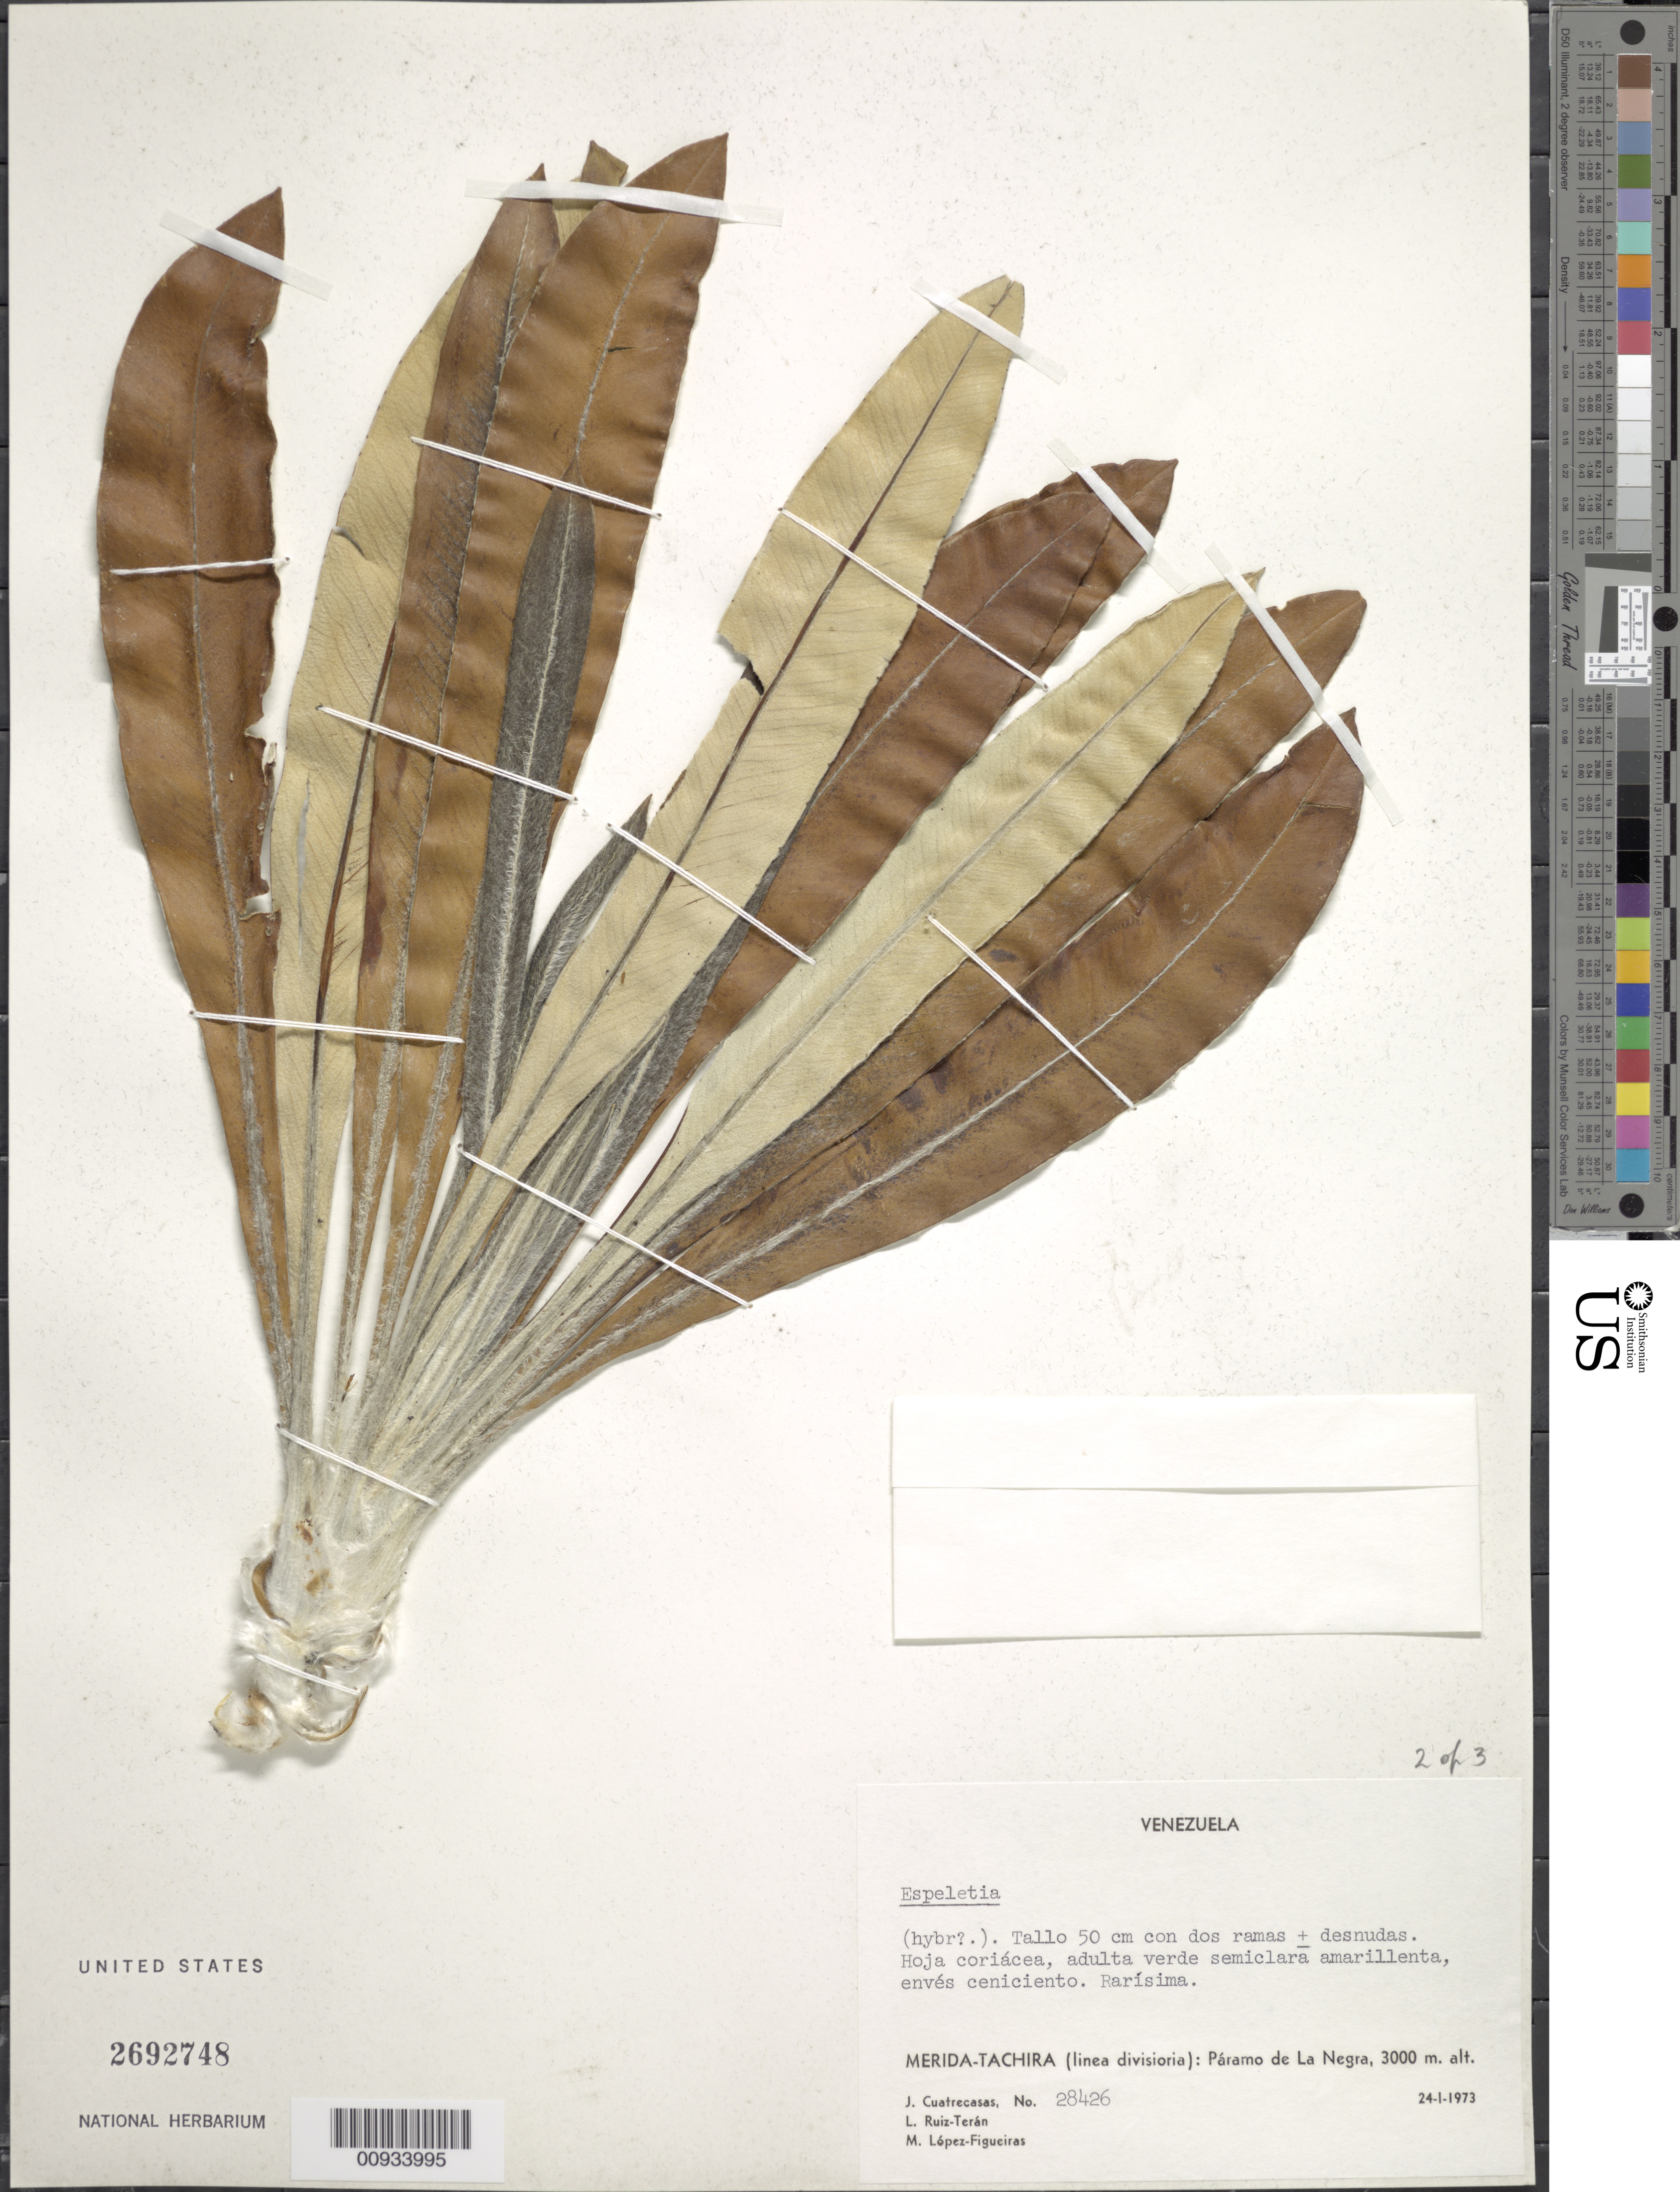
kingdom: Plantae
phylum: Tracheophyta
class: Magnoliopsida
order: Asterales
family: Asteraceae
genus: Espeletia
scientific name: Espeletia sp.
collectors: J. Cuatrecasas, L. E. Ruíz-Terán & M. López Figueiras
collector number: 28426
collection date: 1973-01-24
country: Venezuela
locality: Merida-Tachira (linea divisiora): Paramo de La Negra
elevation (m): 3000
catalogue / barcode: US 2692748